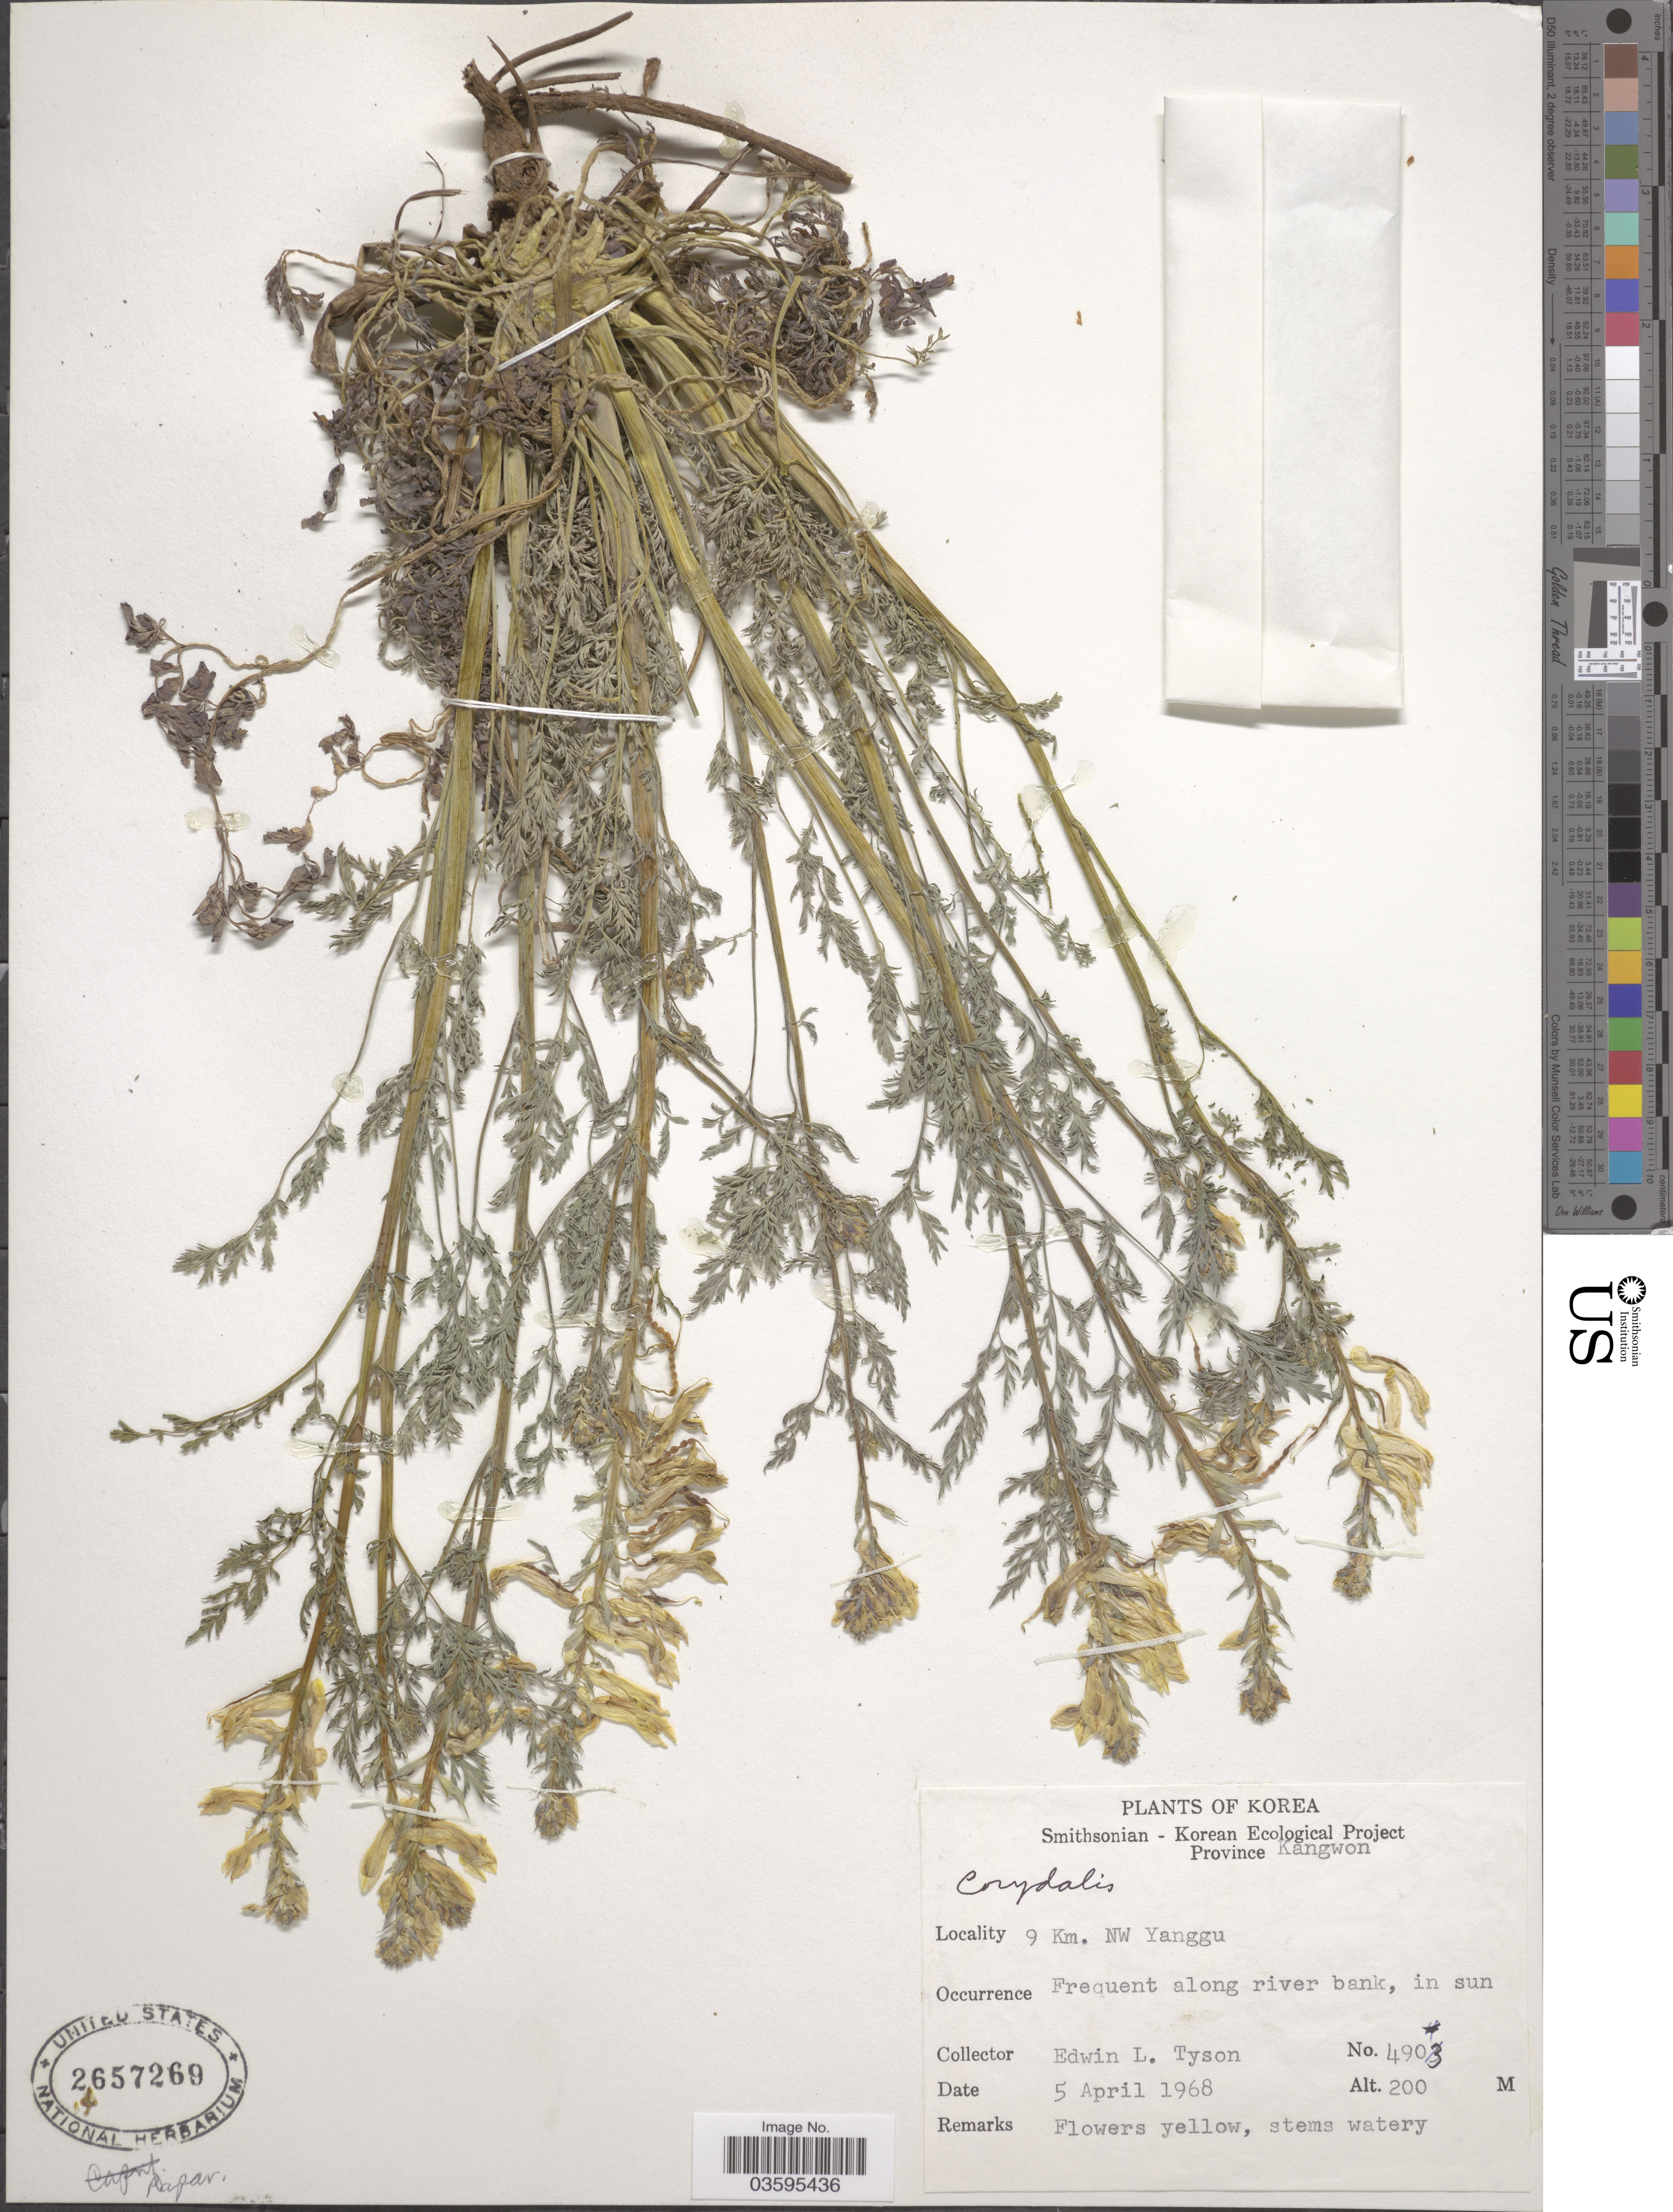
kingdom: Plantae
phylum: Tracheophyta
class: Magnoliopsida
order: Ranunculales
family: Papaveraceae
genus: Corydalis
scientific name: Corydalis sp.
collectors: E. L. Tyson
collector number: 4903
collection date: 1968-04-05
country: North Korea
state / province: Kangwon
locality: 9 Km. NW Yanggu.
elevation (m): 200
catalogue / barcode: US 2657269